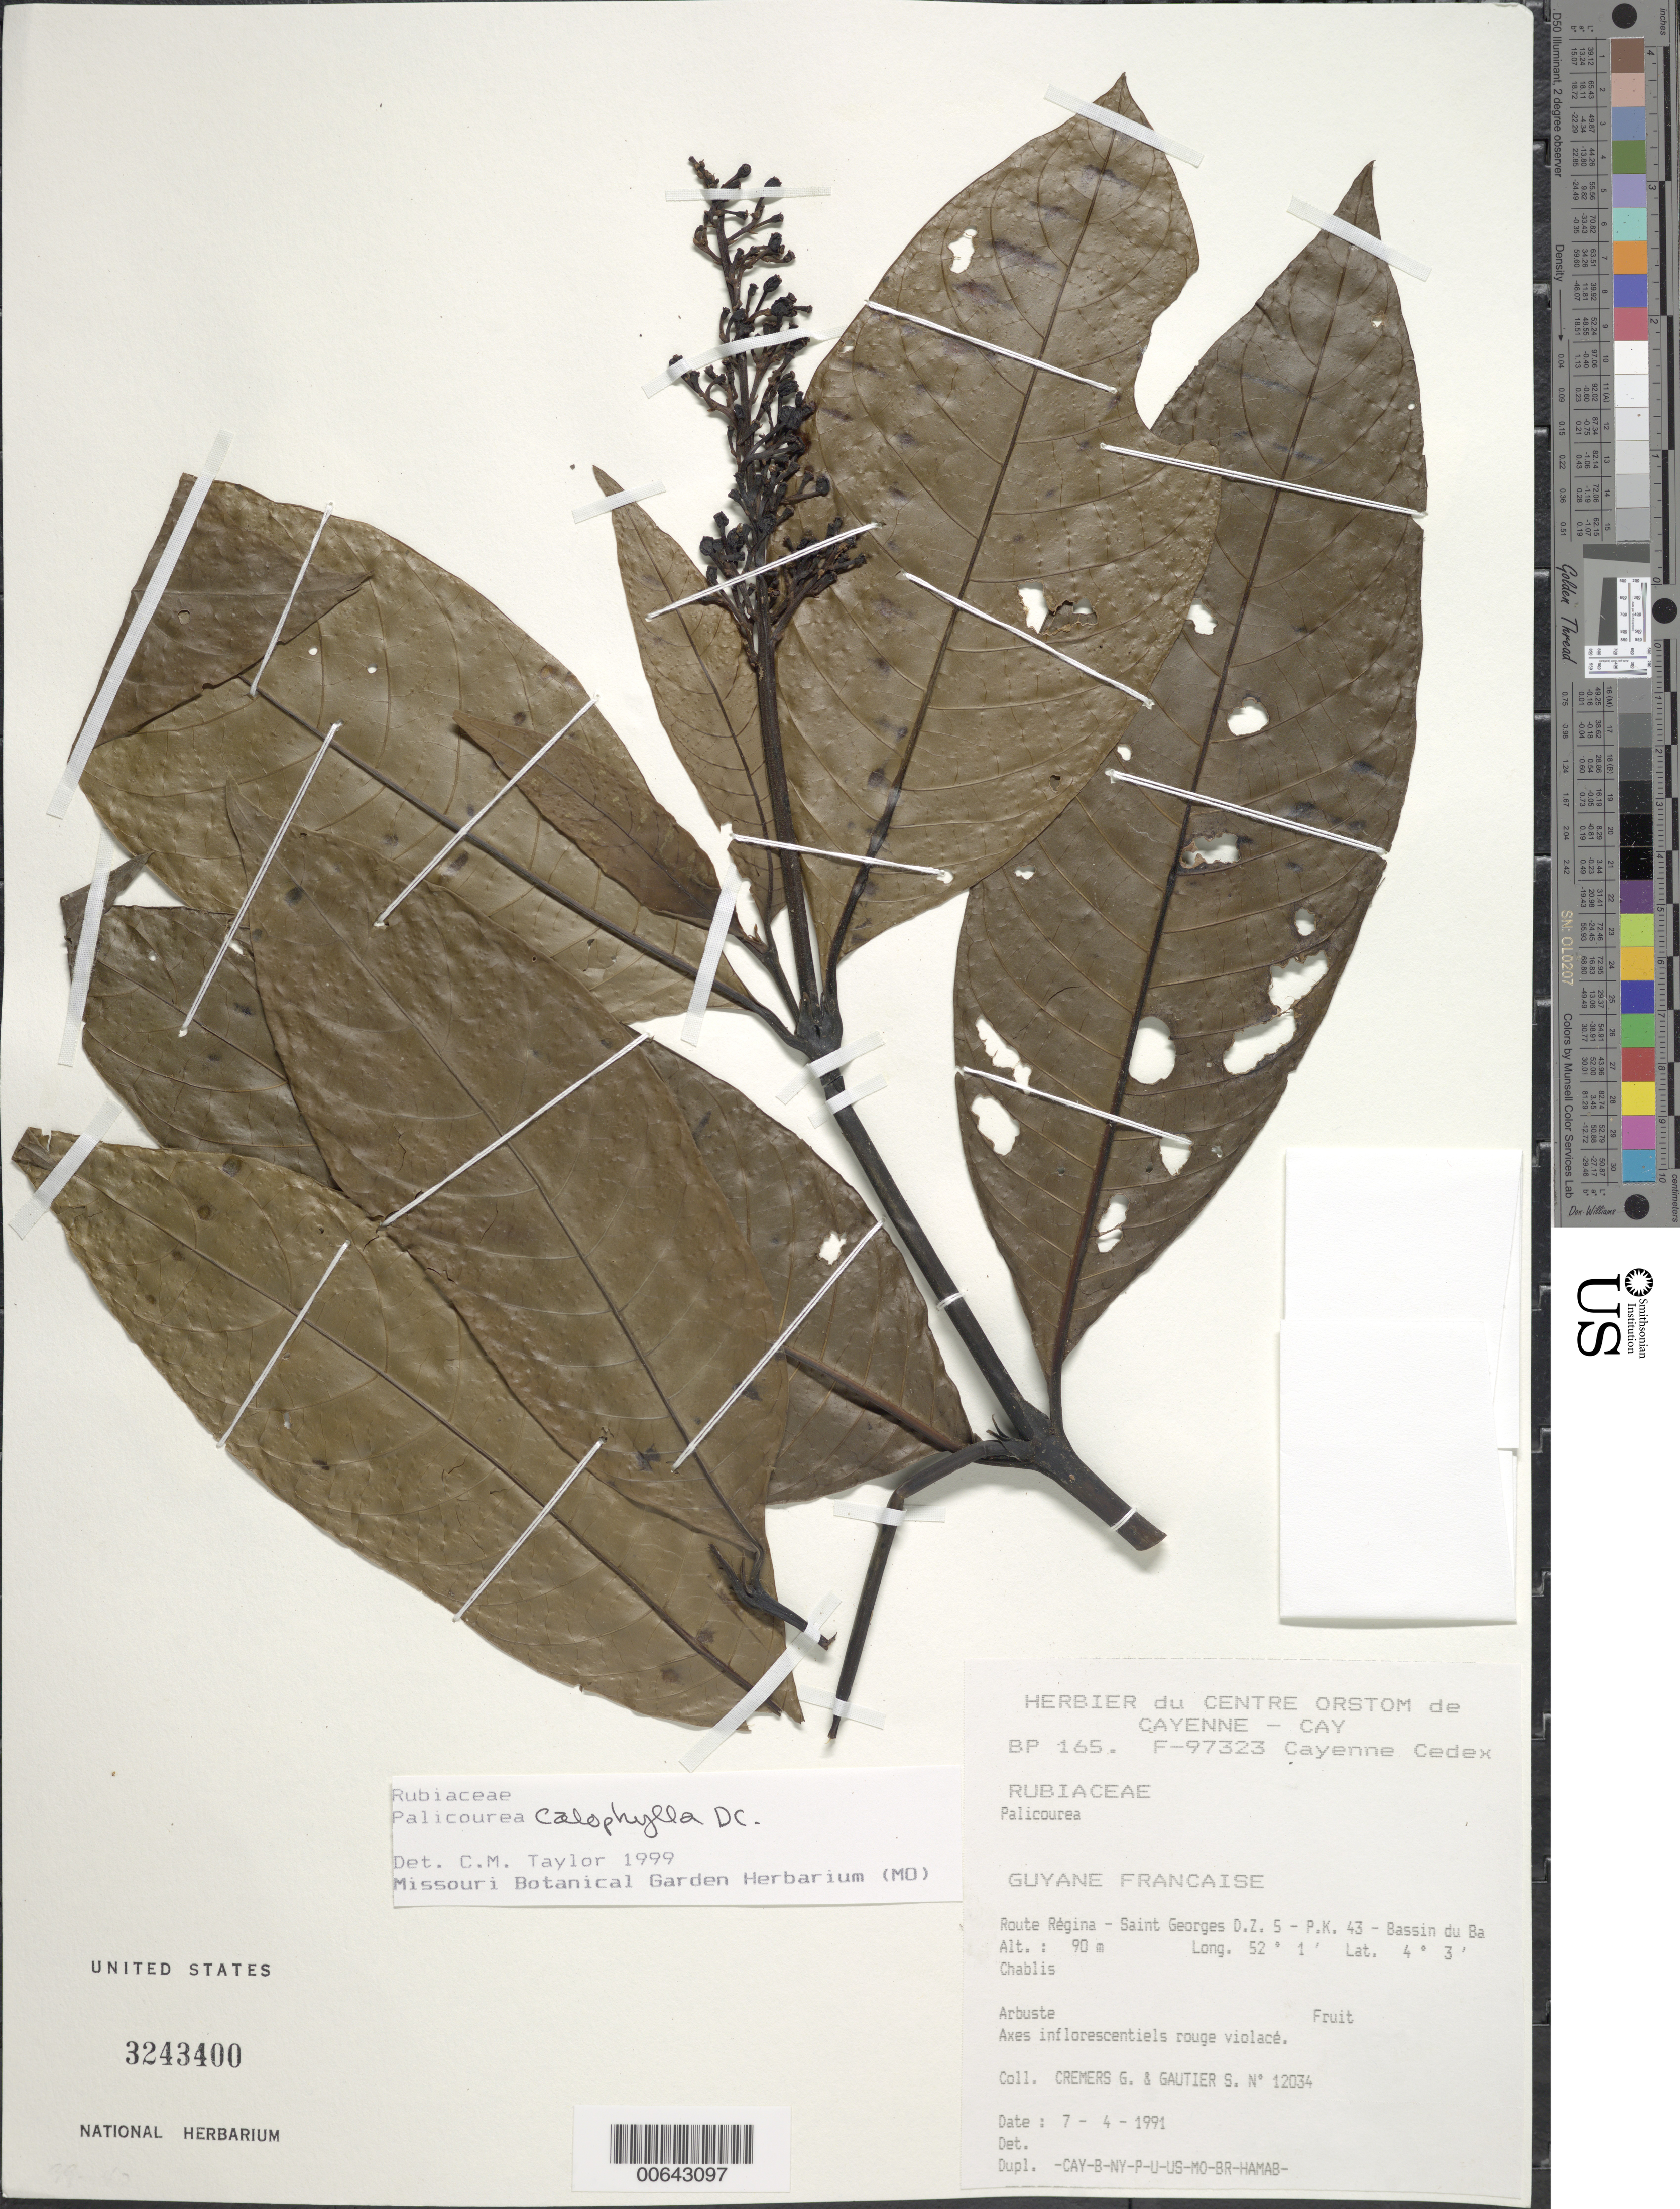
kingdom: Plantae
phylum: Tracheophyta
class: Magnoliopsida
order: Gentianales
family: Rubiaceae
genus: Palicourea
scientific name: Palicourea calophylla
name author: DC.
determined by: Taylor, Charlotte M.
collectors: G. Cremers & S. Gautier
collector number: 12034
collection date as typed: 7-Apr-91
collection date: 1991-04-07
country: French Guiana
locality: Route Régina, Saint Georges, DZ 5-PK43, Bassin de l'Approuague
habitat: Chablis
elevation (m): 90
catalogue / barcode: US 3243400